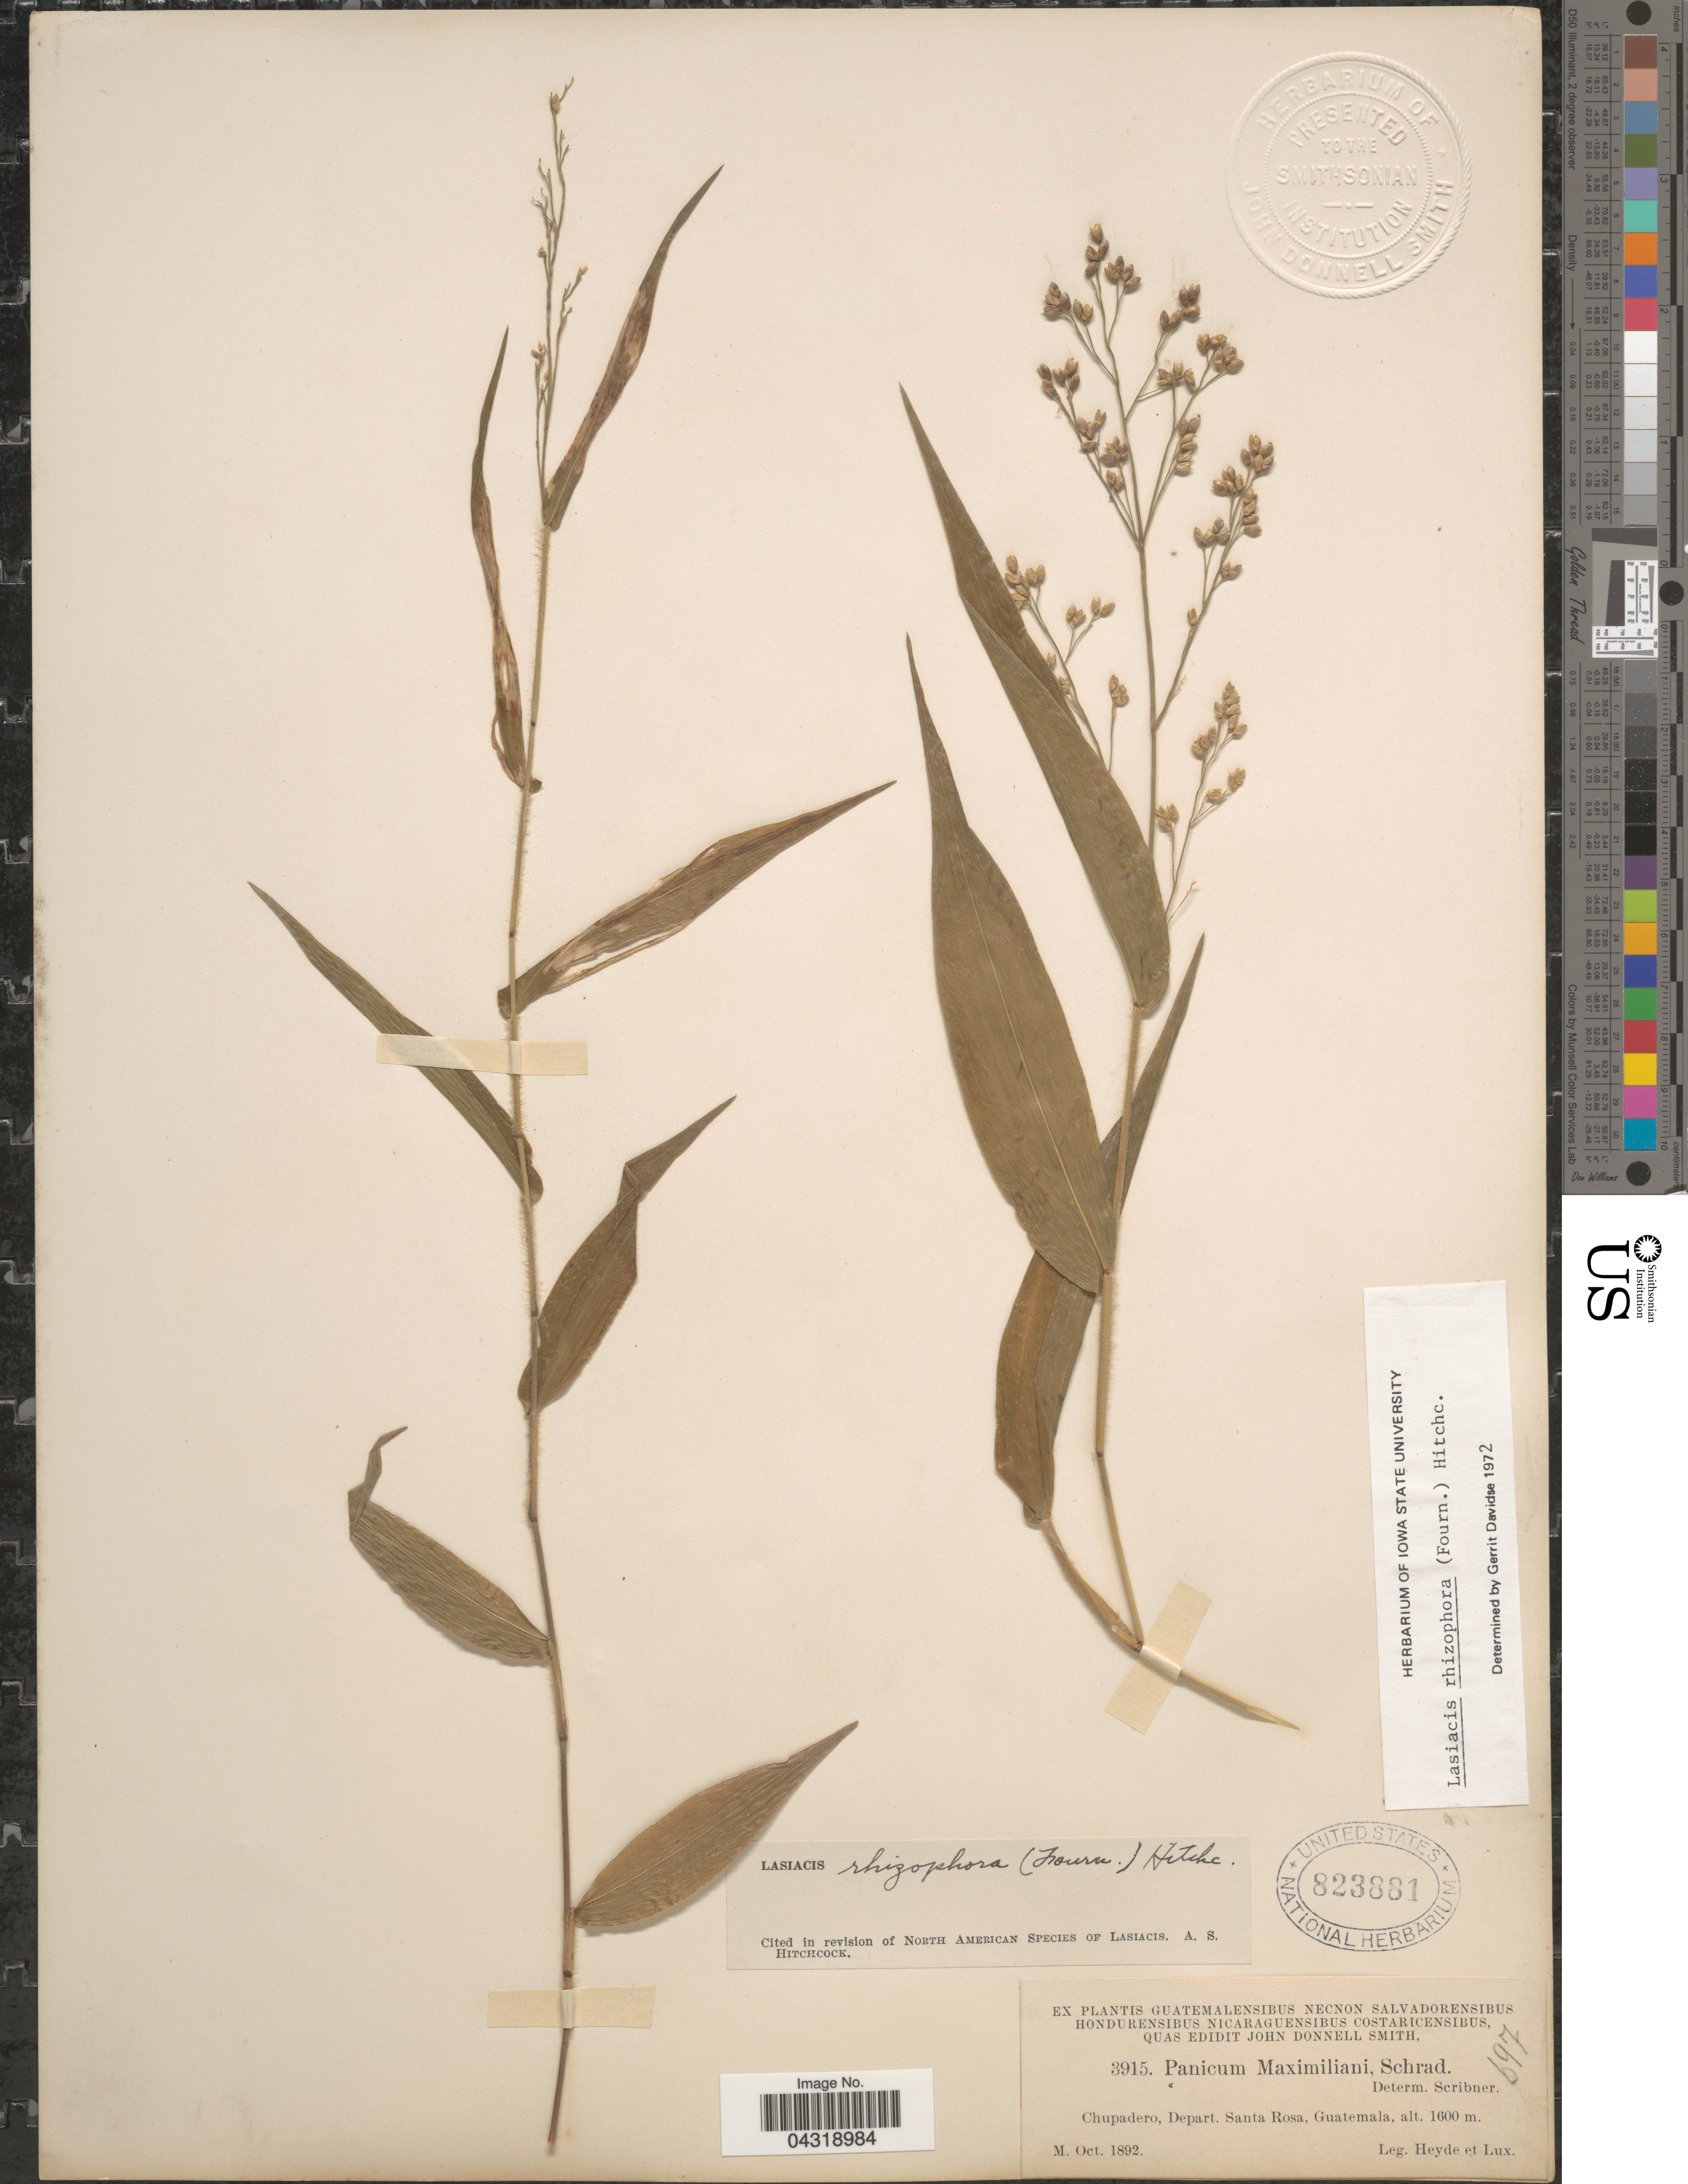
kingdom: Plantae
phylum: Tracheophyta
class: Liliopsida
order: Poales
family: Poaceae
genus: Lasiacis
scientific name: Lasiacis rhizophora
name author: (E. Fourn.) Hitchc.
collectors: Heyde & Lux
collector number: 3915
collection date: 1892-10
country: Guatemala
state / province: Santa Rosa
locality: Chupadero, Depart. Santa Rosa.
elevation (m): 1600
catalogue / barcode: US 823881